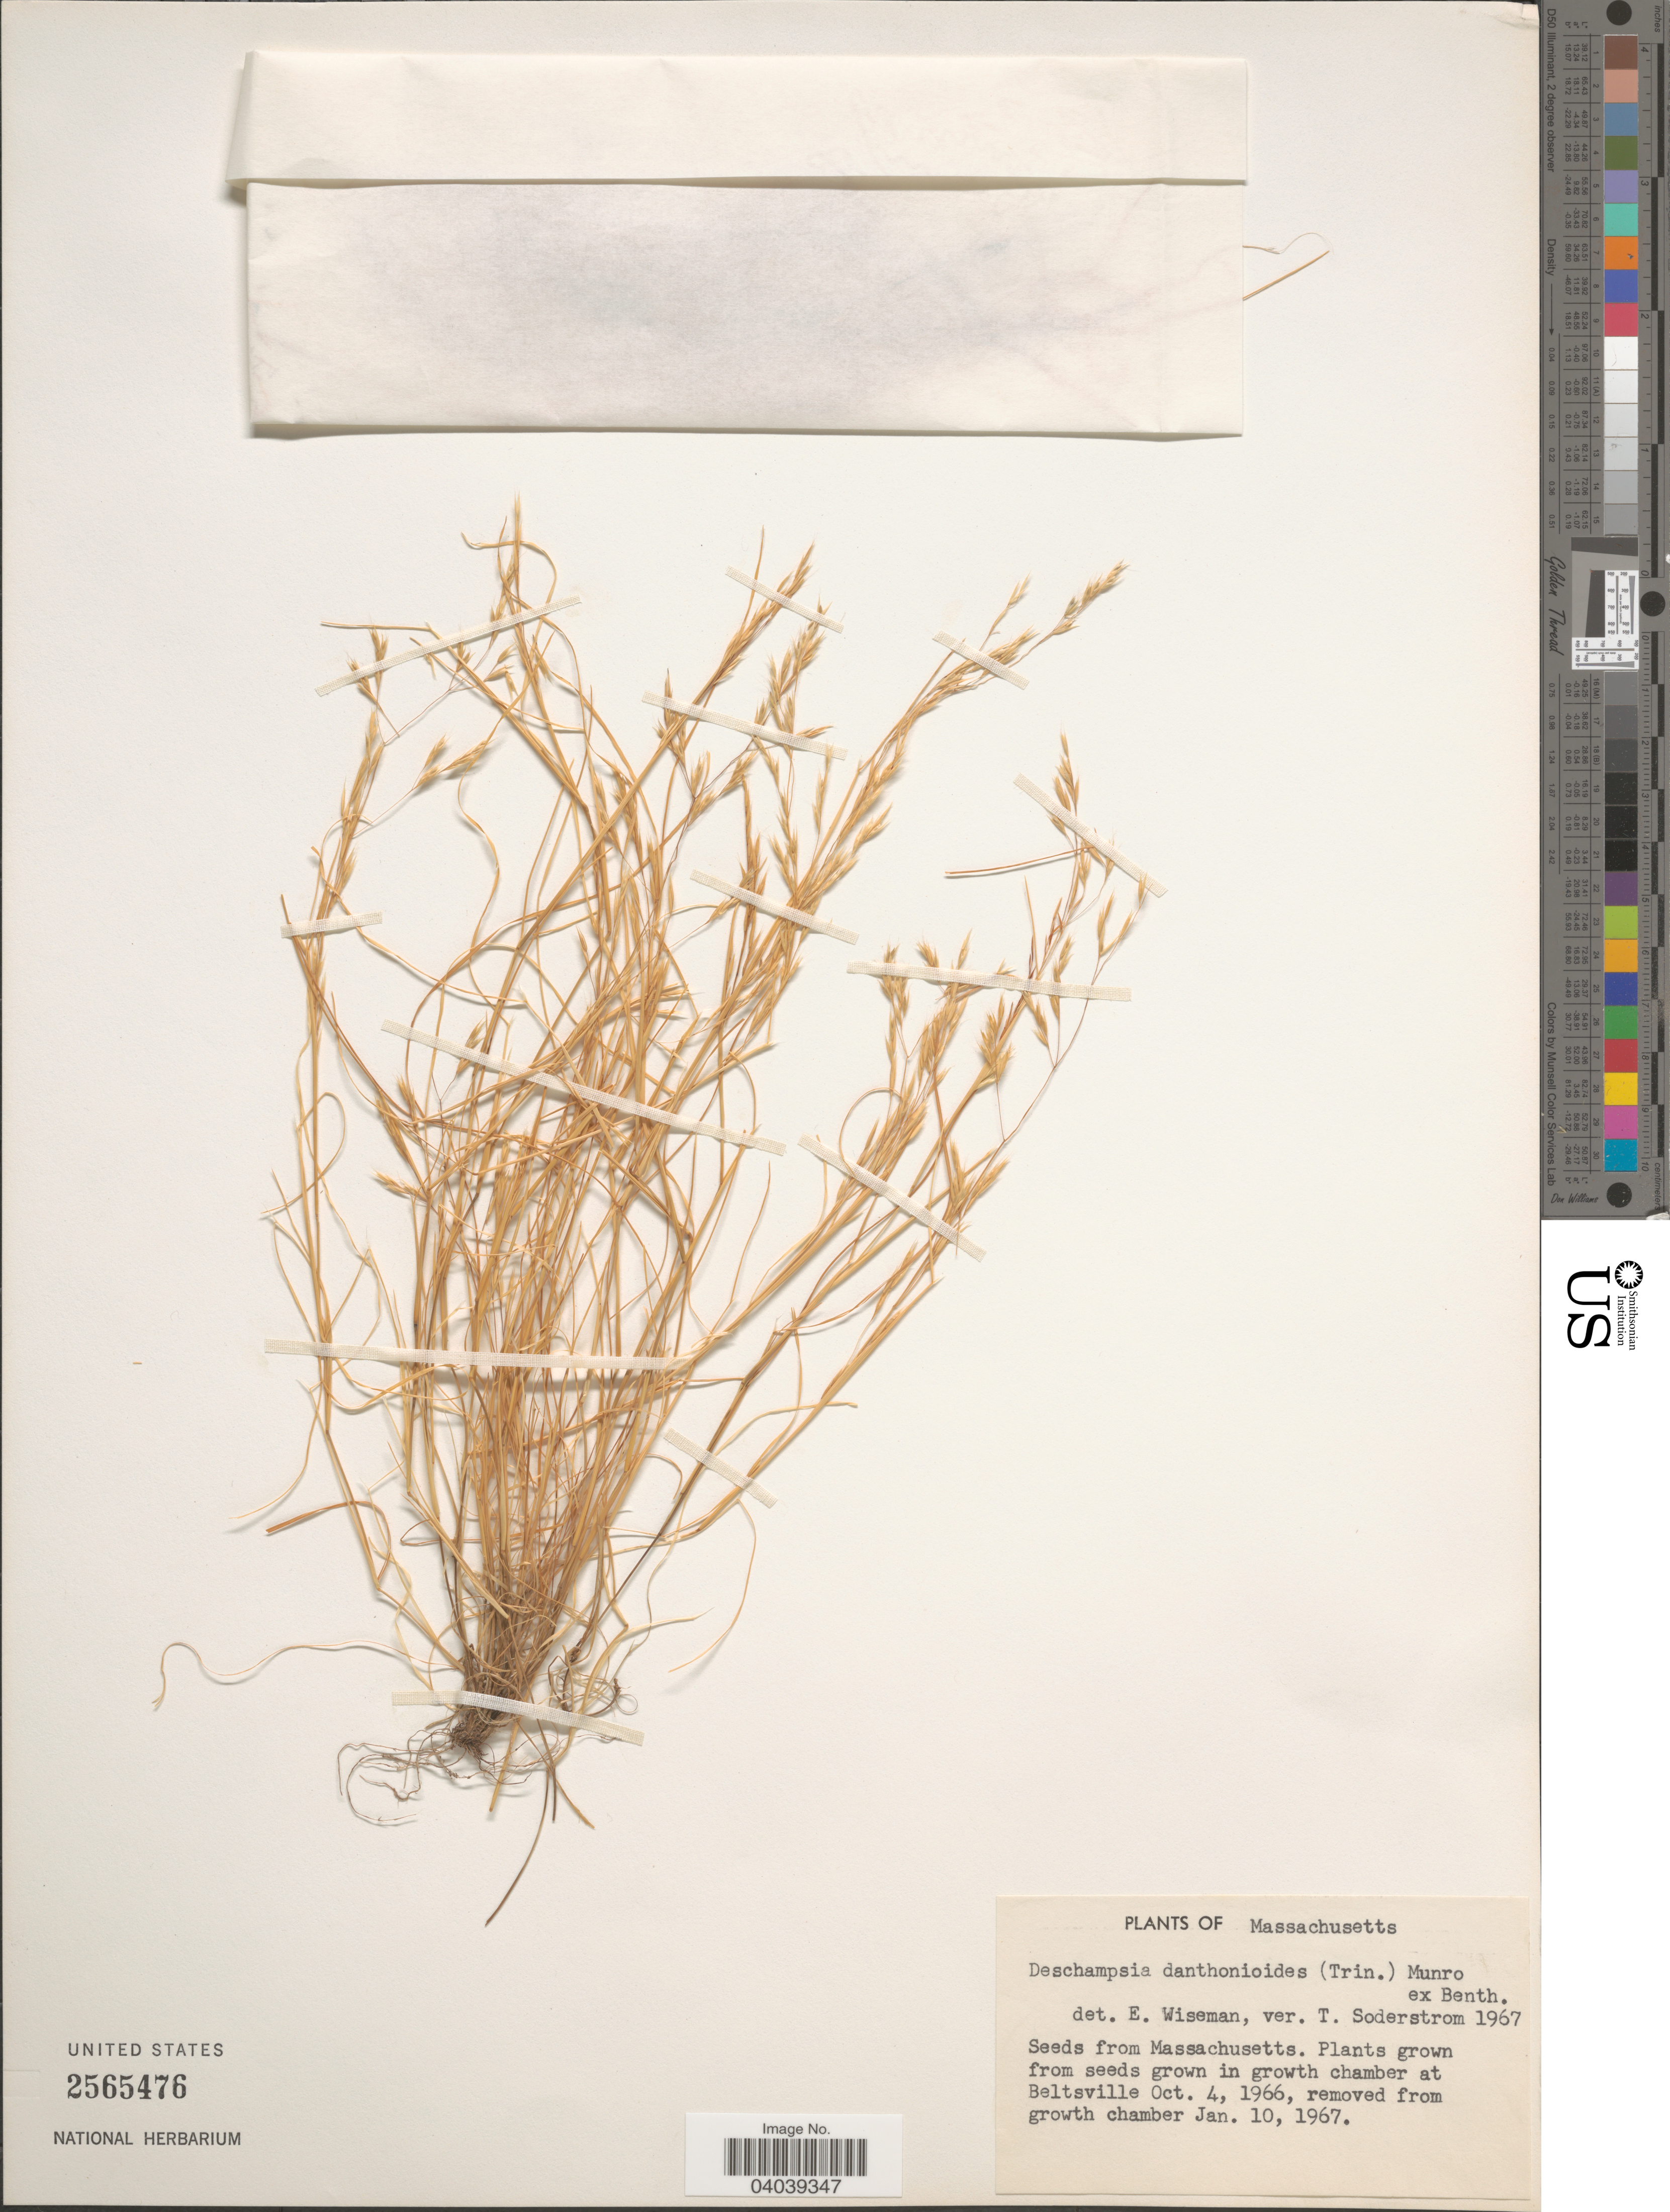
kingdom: Plantae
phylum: Tracheophyta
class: Liliopsida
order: Poales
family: Poaceae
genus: Deschampsia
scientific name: Deschampsia danthonioides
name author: (Trin.) Munro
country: United States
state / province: Massachusetts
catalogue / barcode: US 2565476